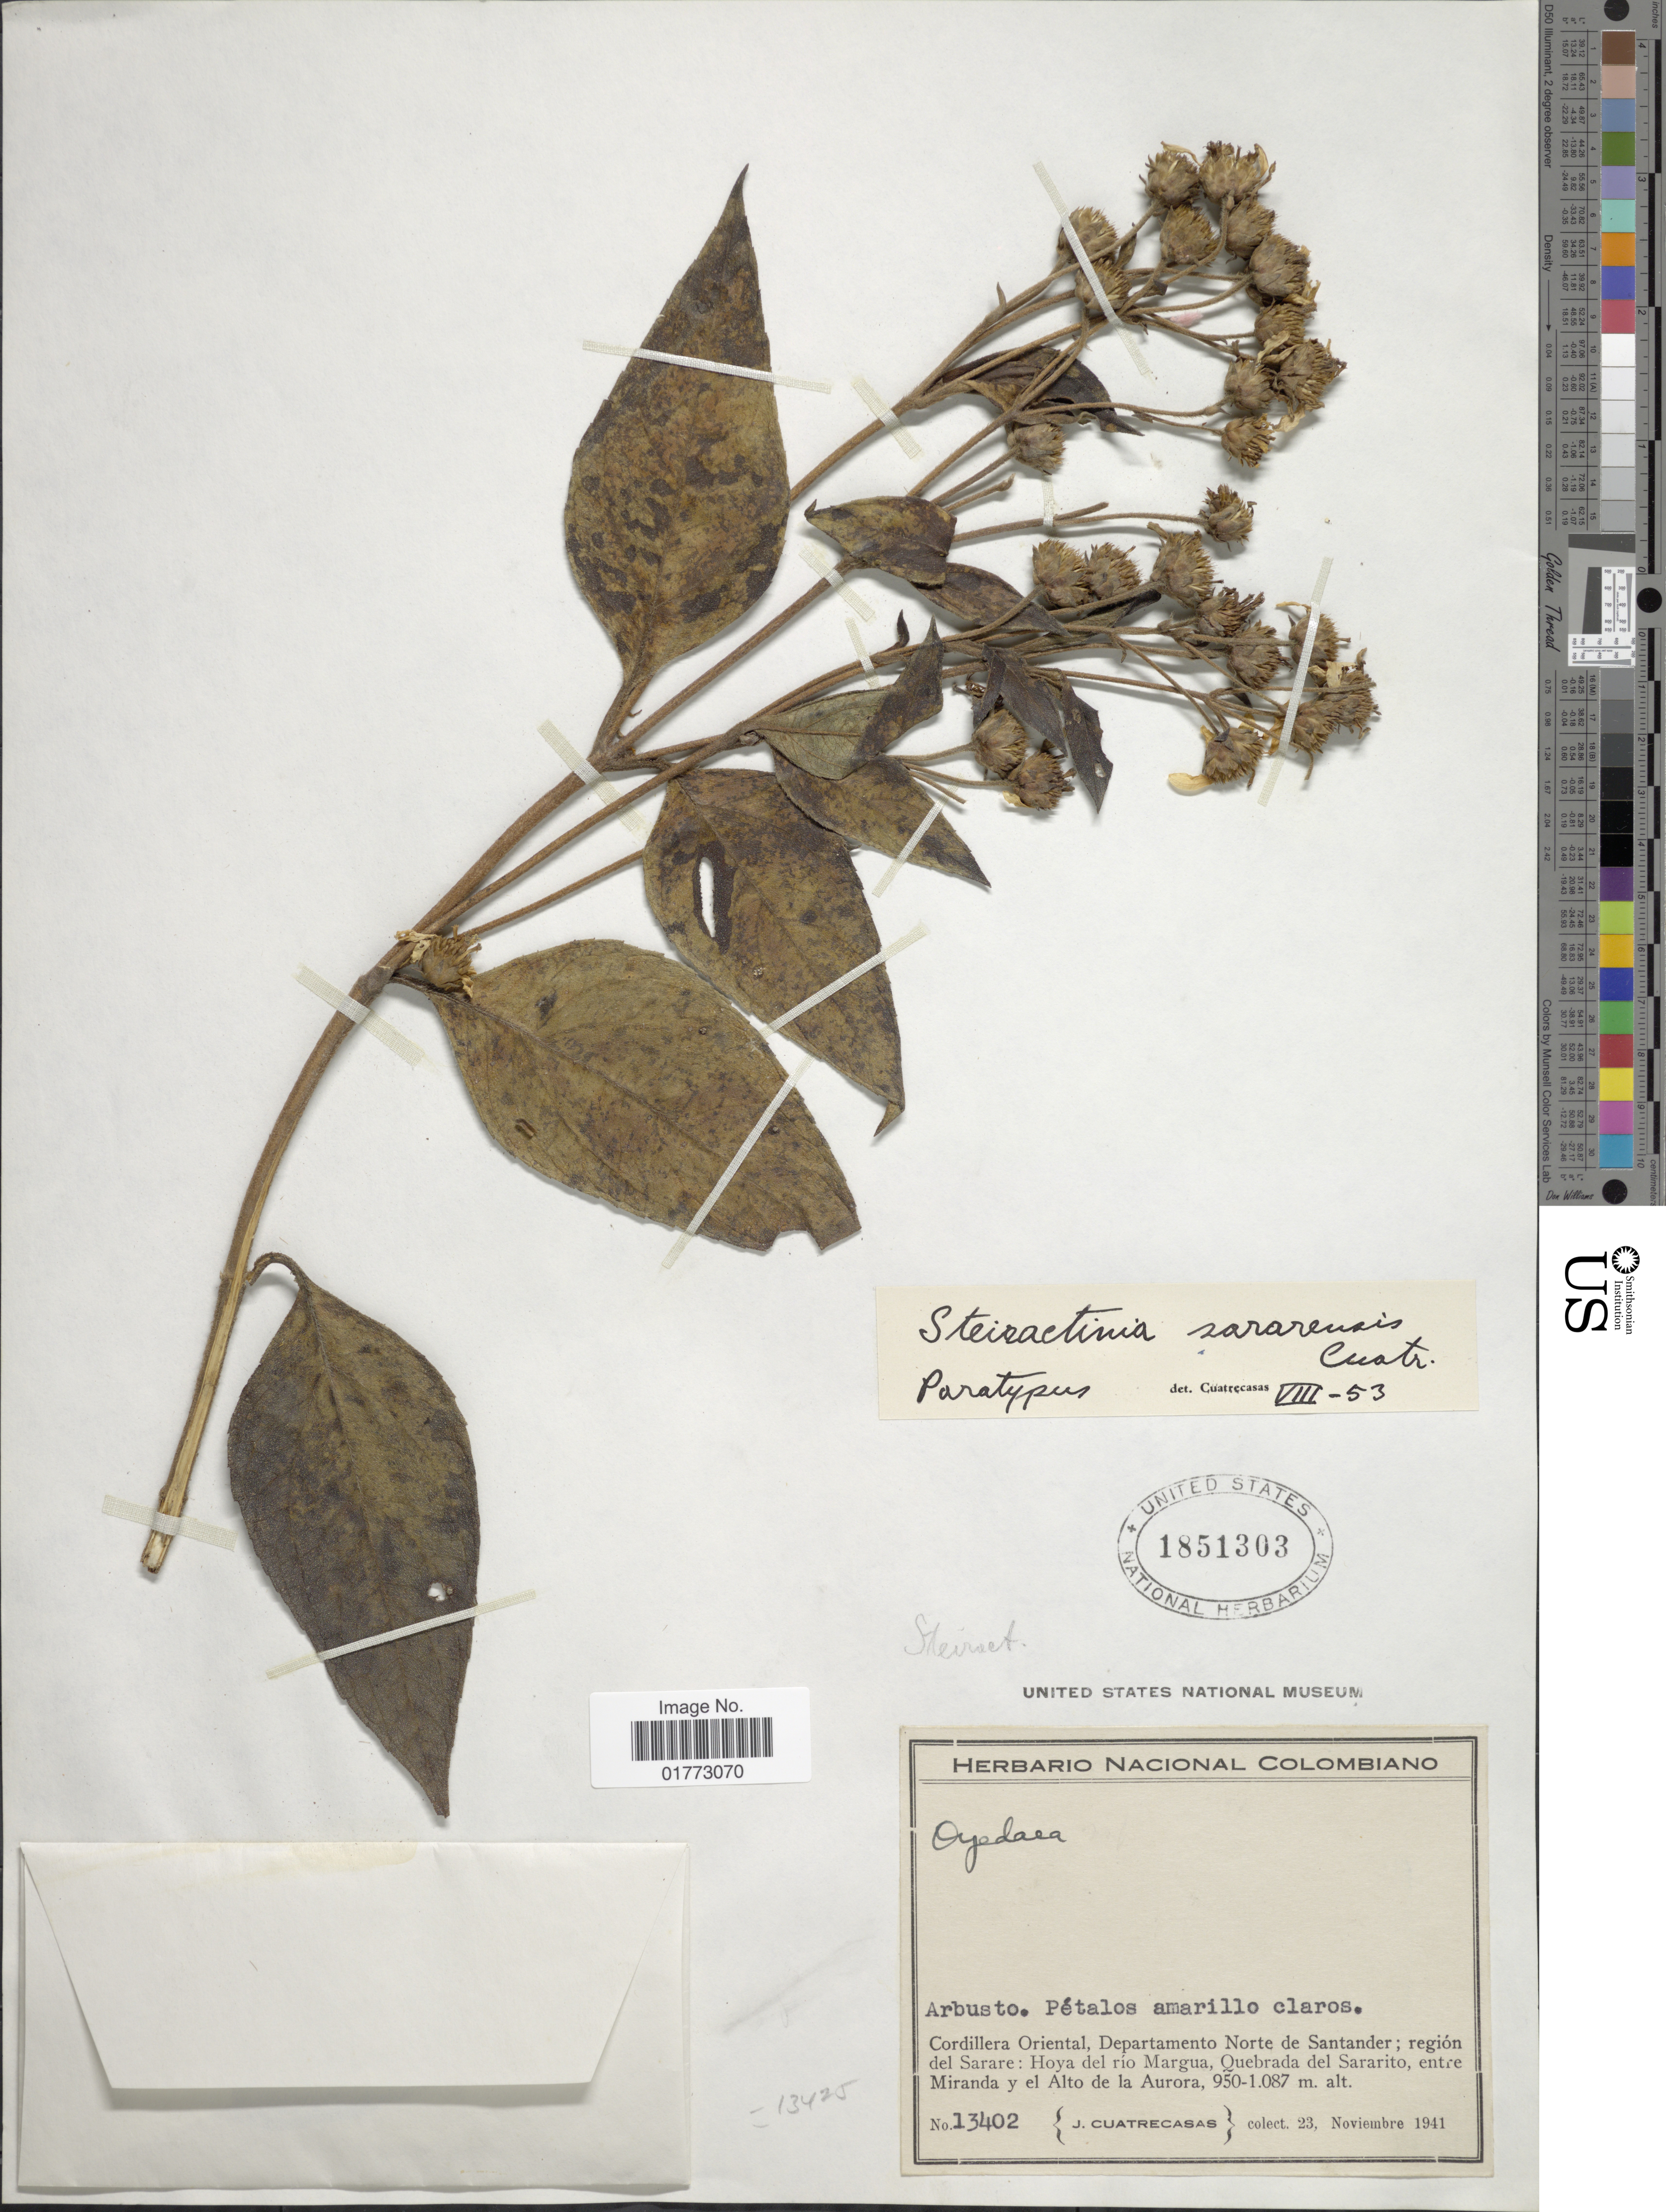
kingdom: Plantae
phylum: Tracheophyta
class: Magnoliopsida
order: Asterales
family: Asteraceae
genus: Steiractinia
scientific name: Steiractinia sararensis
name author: Cuatrec.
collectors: J. Cuatrecasas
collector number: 13402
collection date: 1941-11-23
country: Colombia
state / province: Norte de Santander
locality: Cordillera Oriental, region de Sarare: Hoya del rio Margua, Quebrada del Sararito, entre Mirande y el Alto de la Aurora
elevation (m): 950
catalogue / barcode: US 1851303